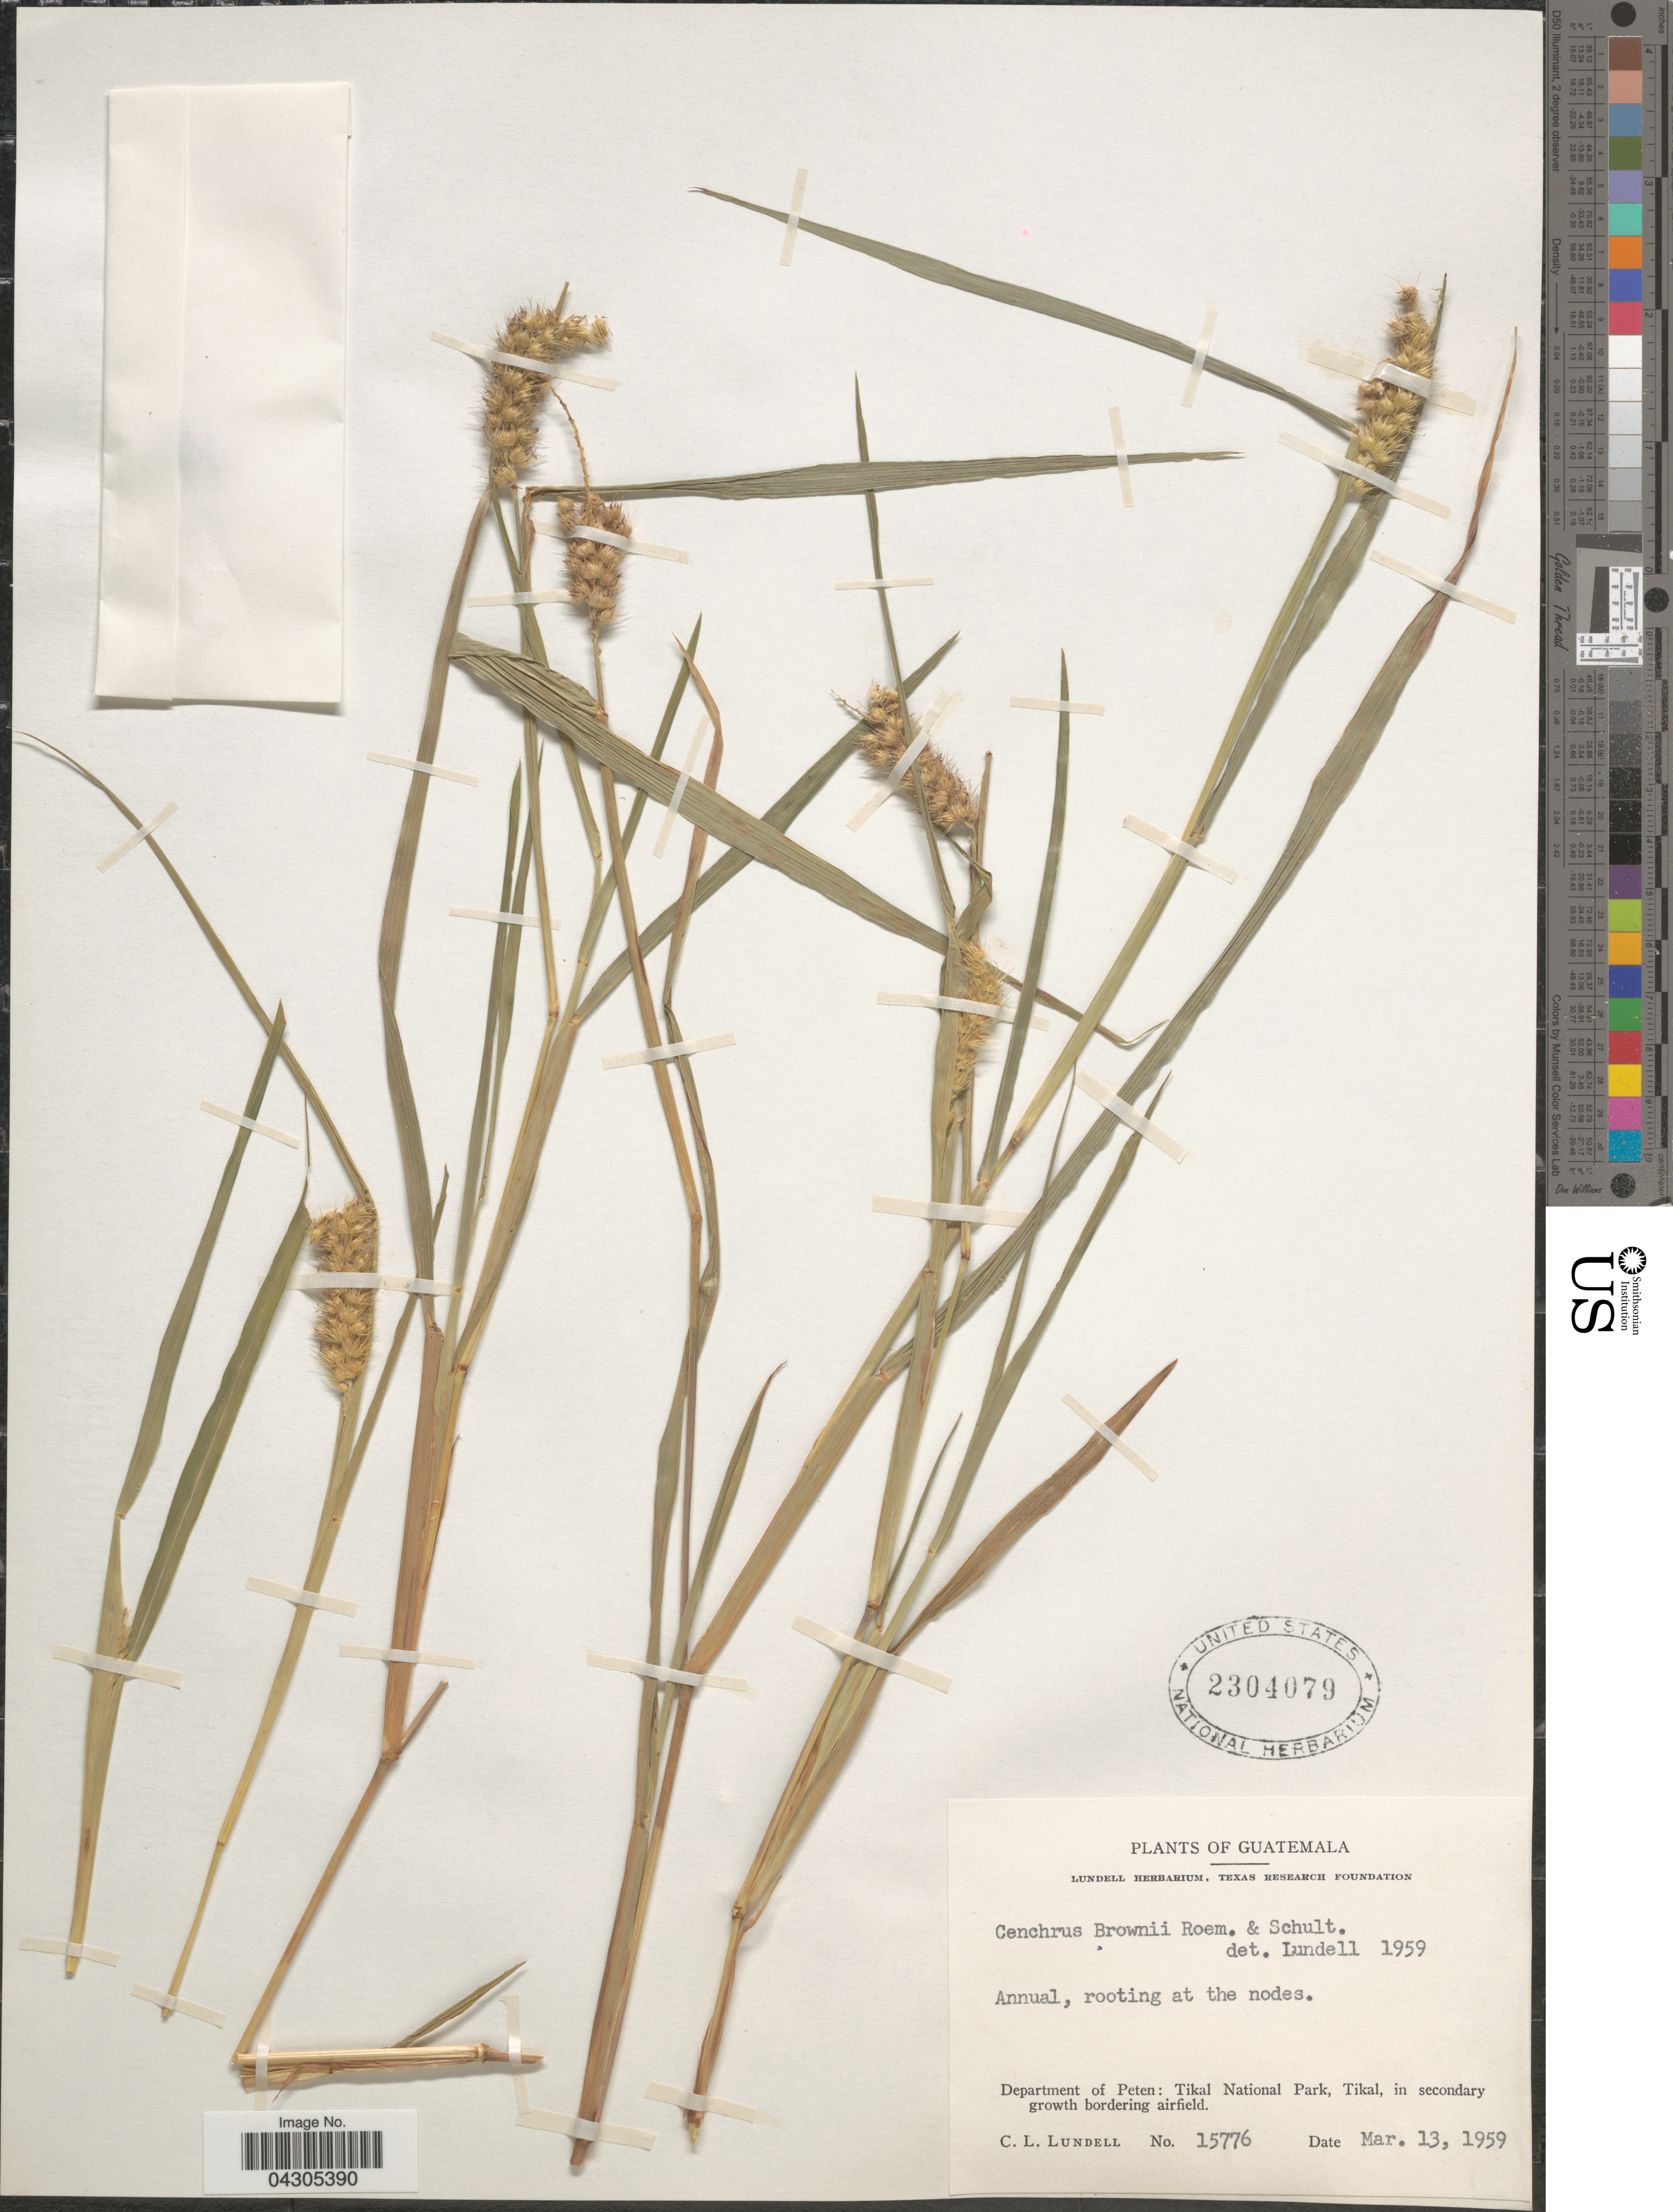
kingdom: Plantae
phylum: Tracheophyta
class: Liliopsida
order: Poales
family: Poaceae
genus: Cenchrus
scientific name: Cenchrus brownii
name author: Roem. & Schult.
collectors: C. L. Lundell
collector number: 15776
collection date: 1959-03-13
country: Guatemala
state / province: El Peten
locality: Department of Peten: Tikal National Park, Tikal, in secondary growth bordering airfield.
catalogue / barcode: US 2304079